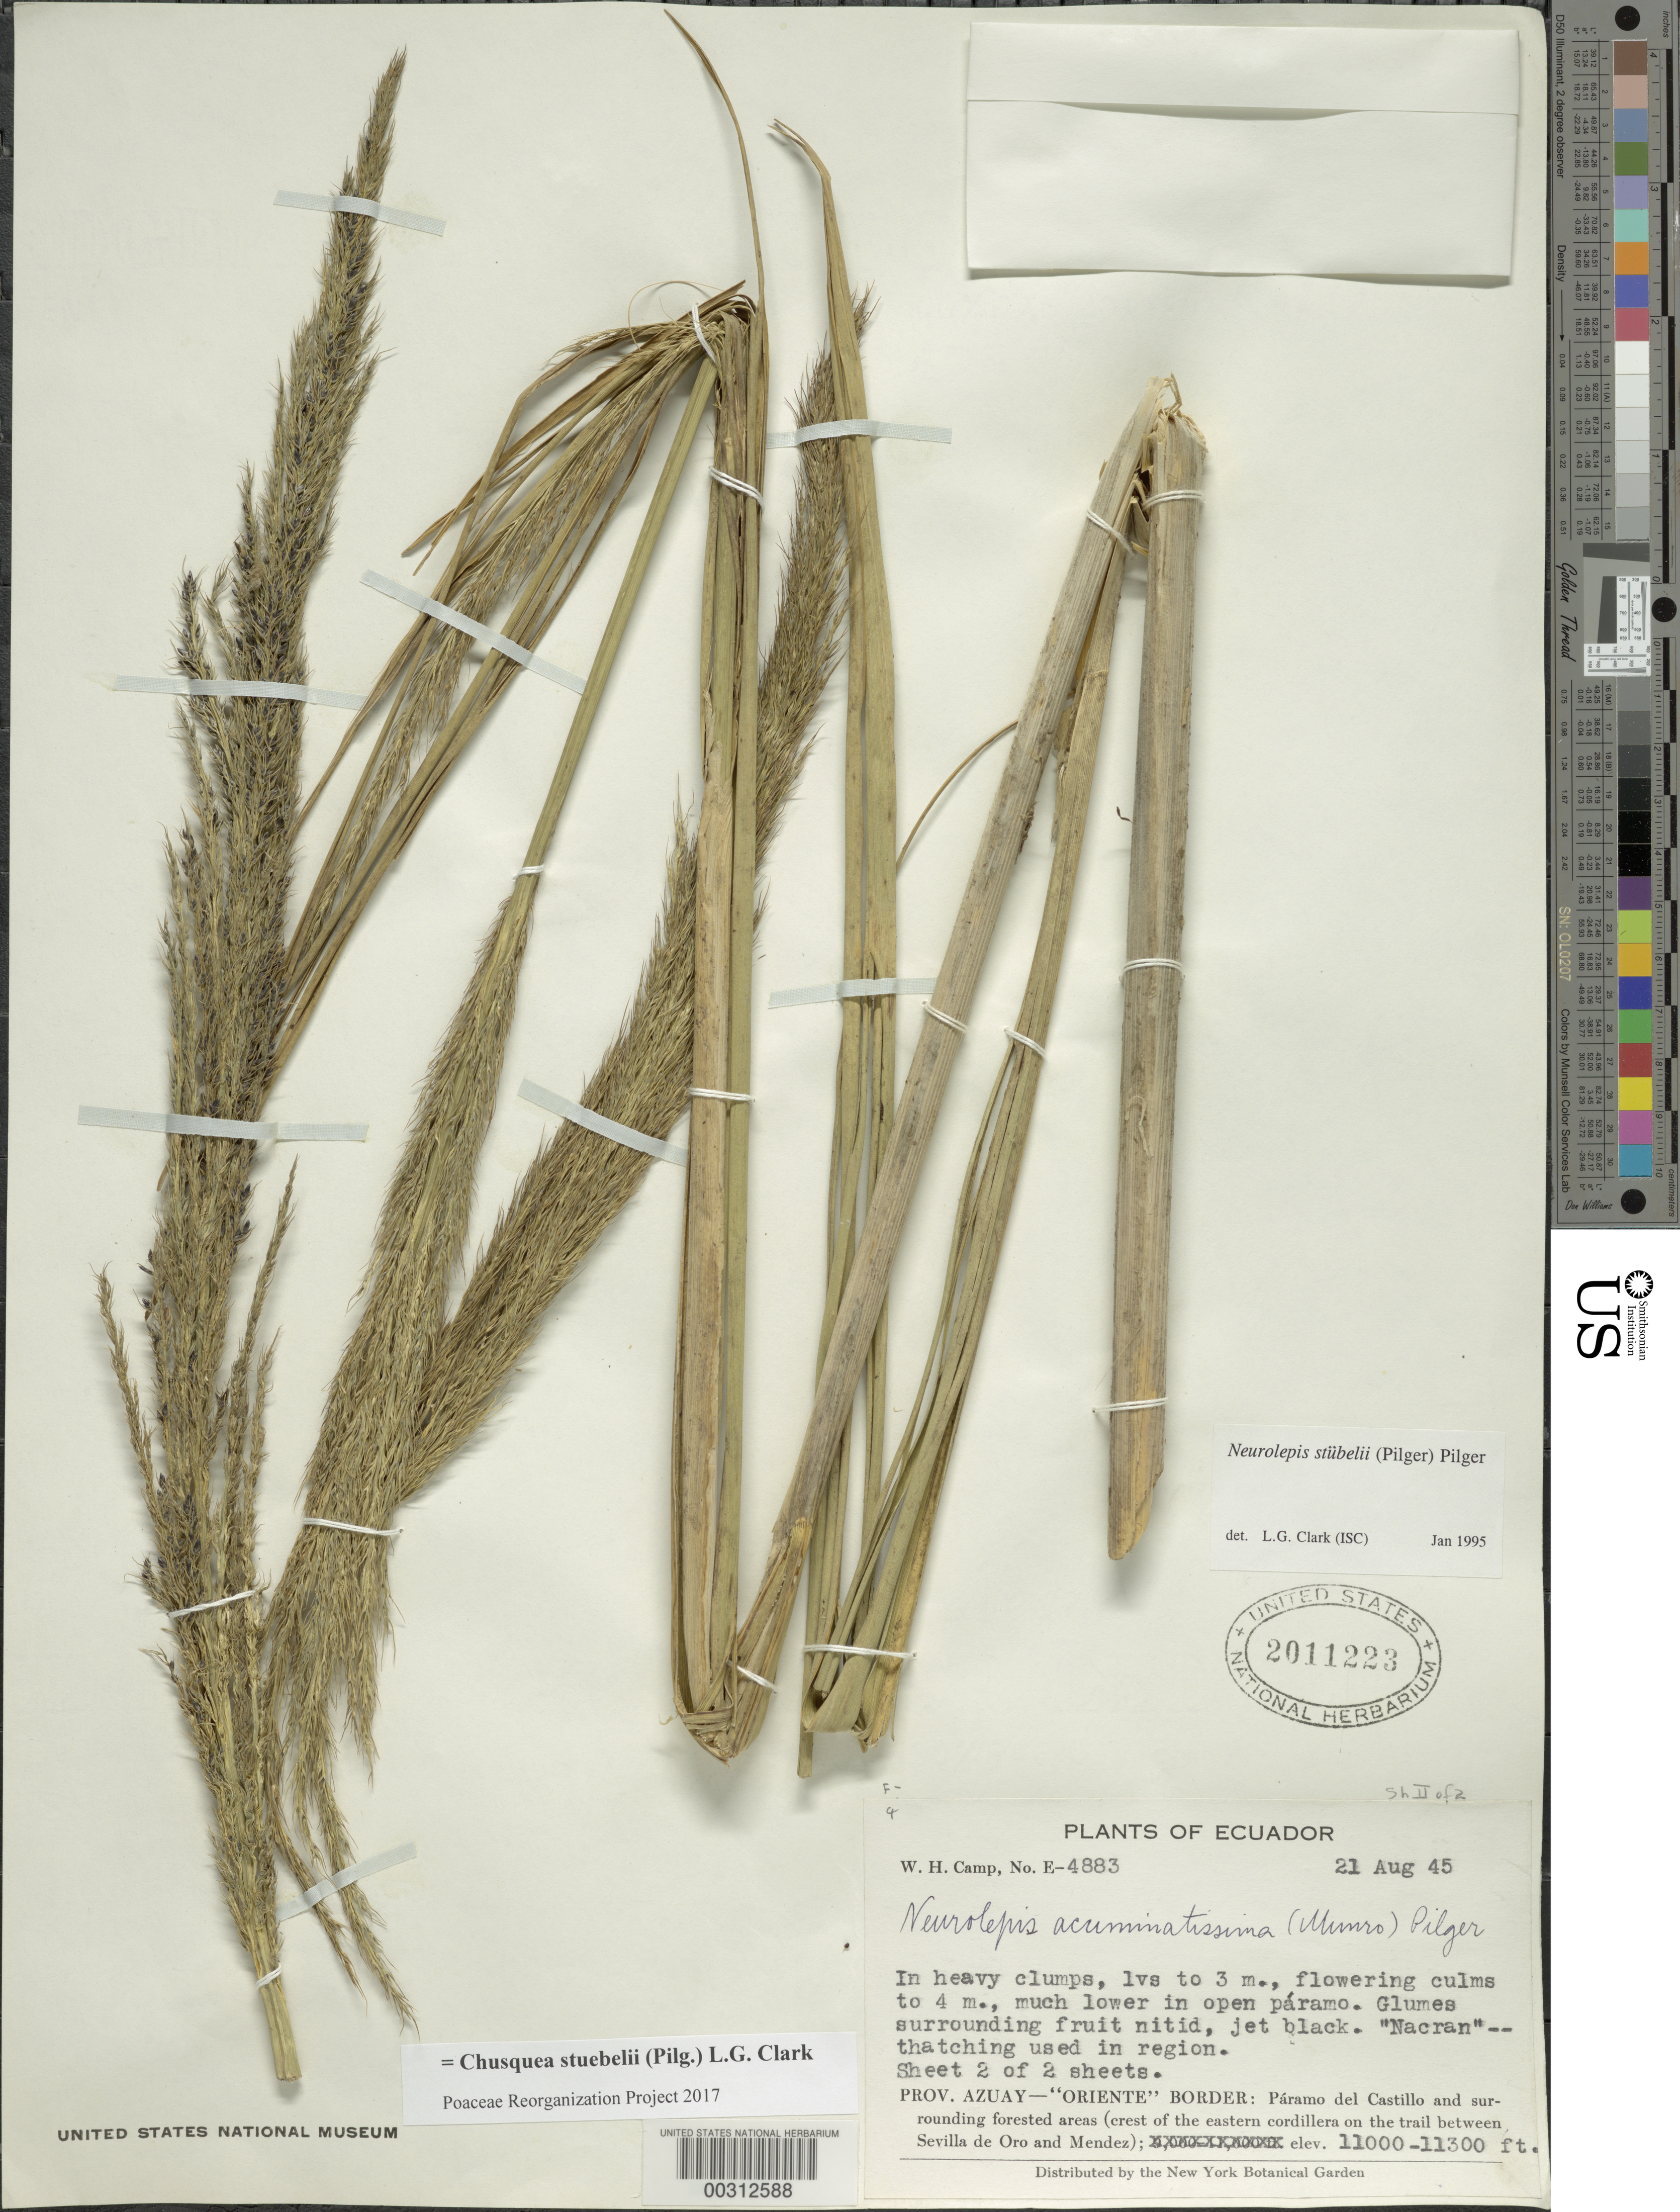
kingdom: Plantae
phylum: Tracheophyta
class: Liliopsida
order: Poales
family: Poaceae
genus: Chusquea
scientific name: Chusquea stuebelii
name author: (Pilg.) L.G. Clark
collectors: W. H. Camp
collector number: E-4883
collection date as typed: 21 Aug 1945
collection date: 1945-08-21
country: Ecuador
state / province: Azuay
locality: Paramo del castillo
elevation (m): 3355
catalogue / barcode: US 2011223